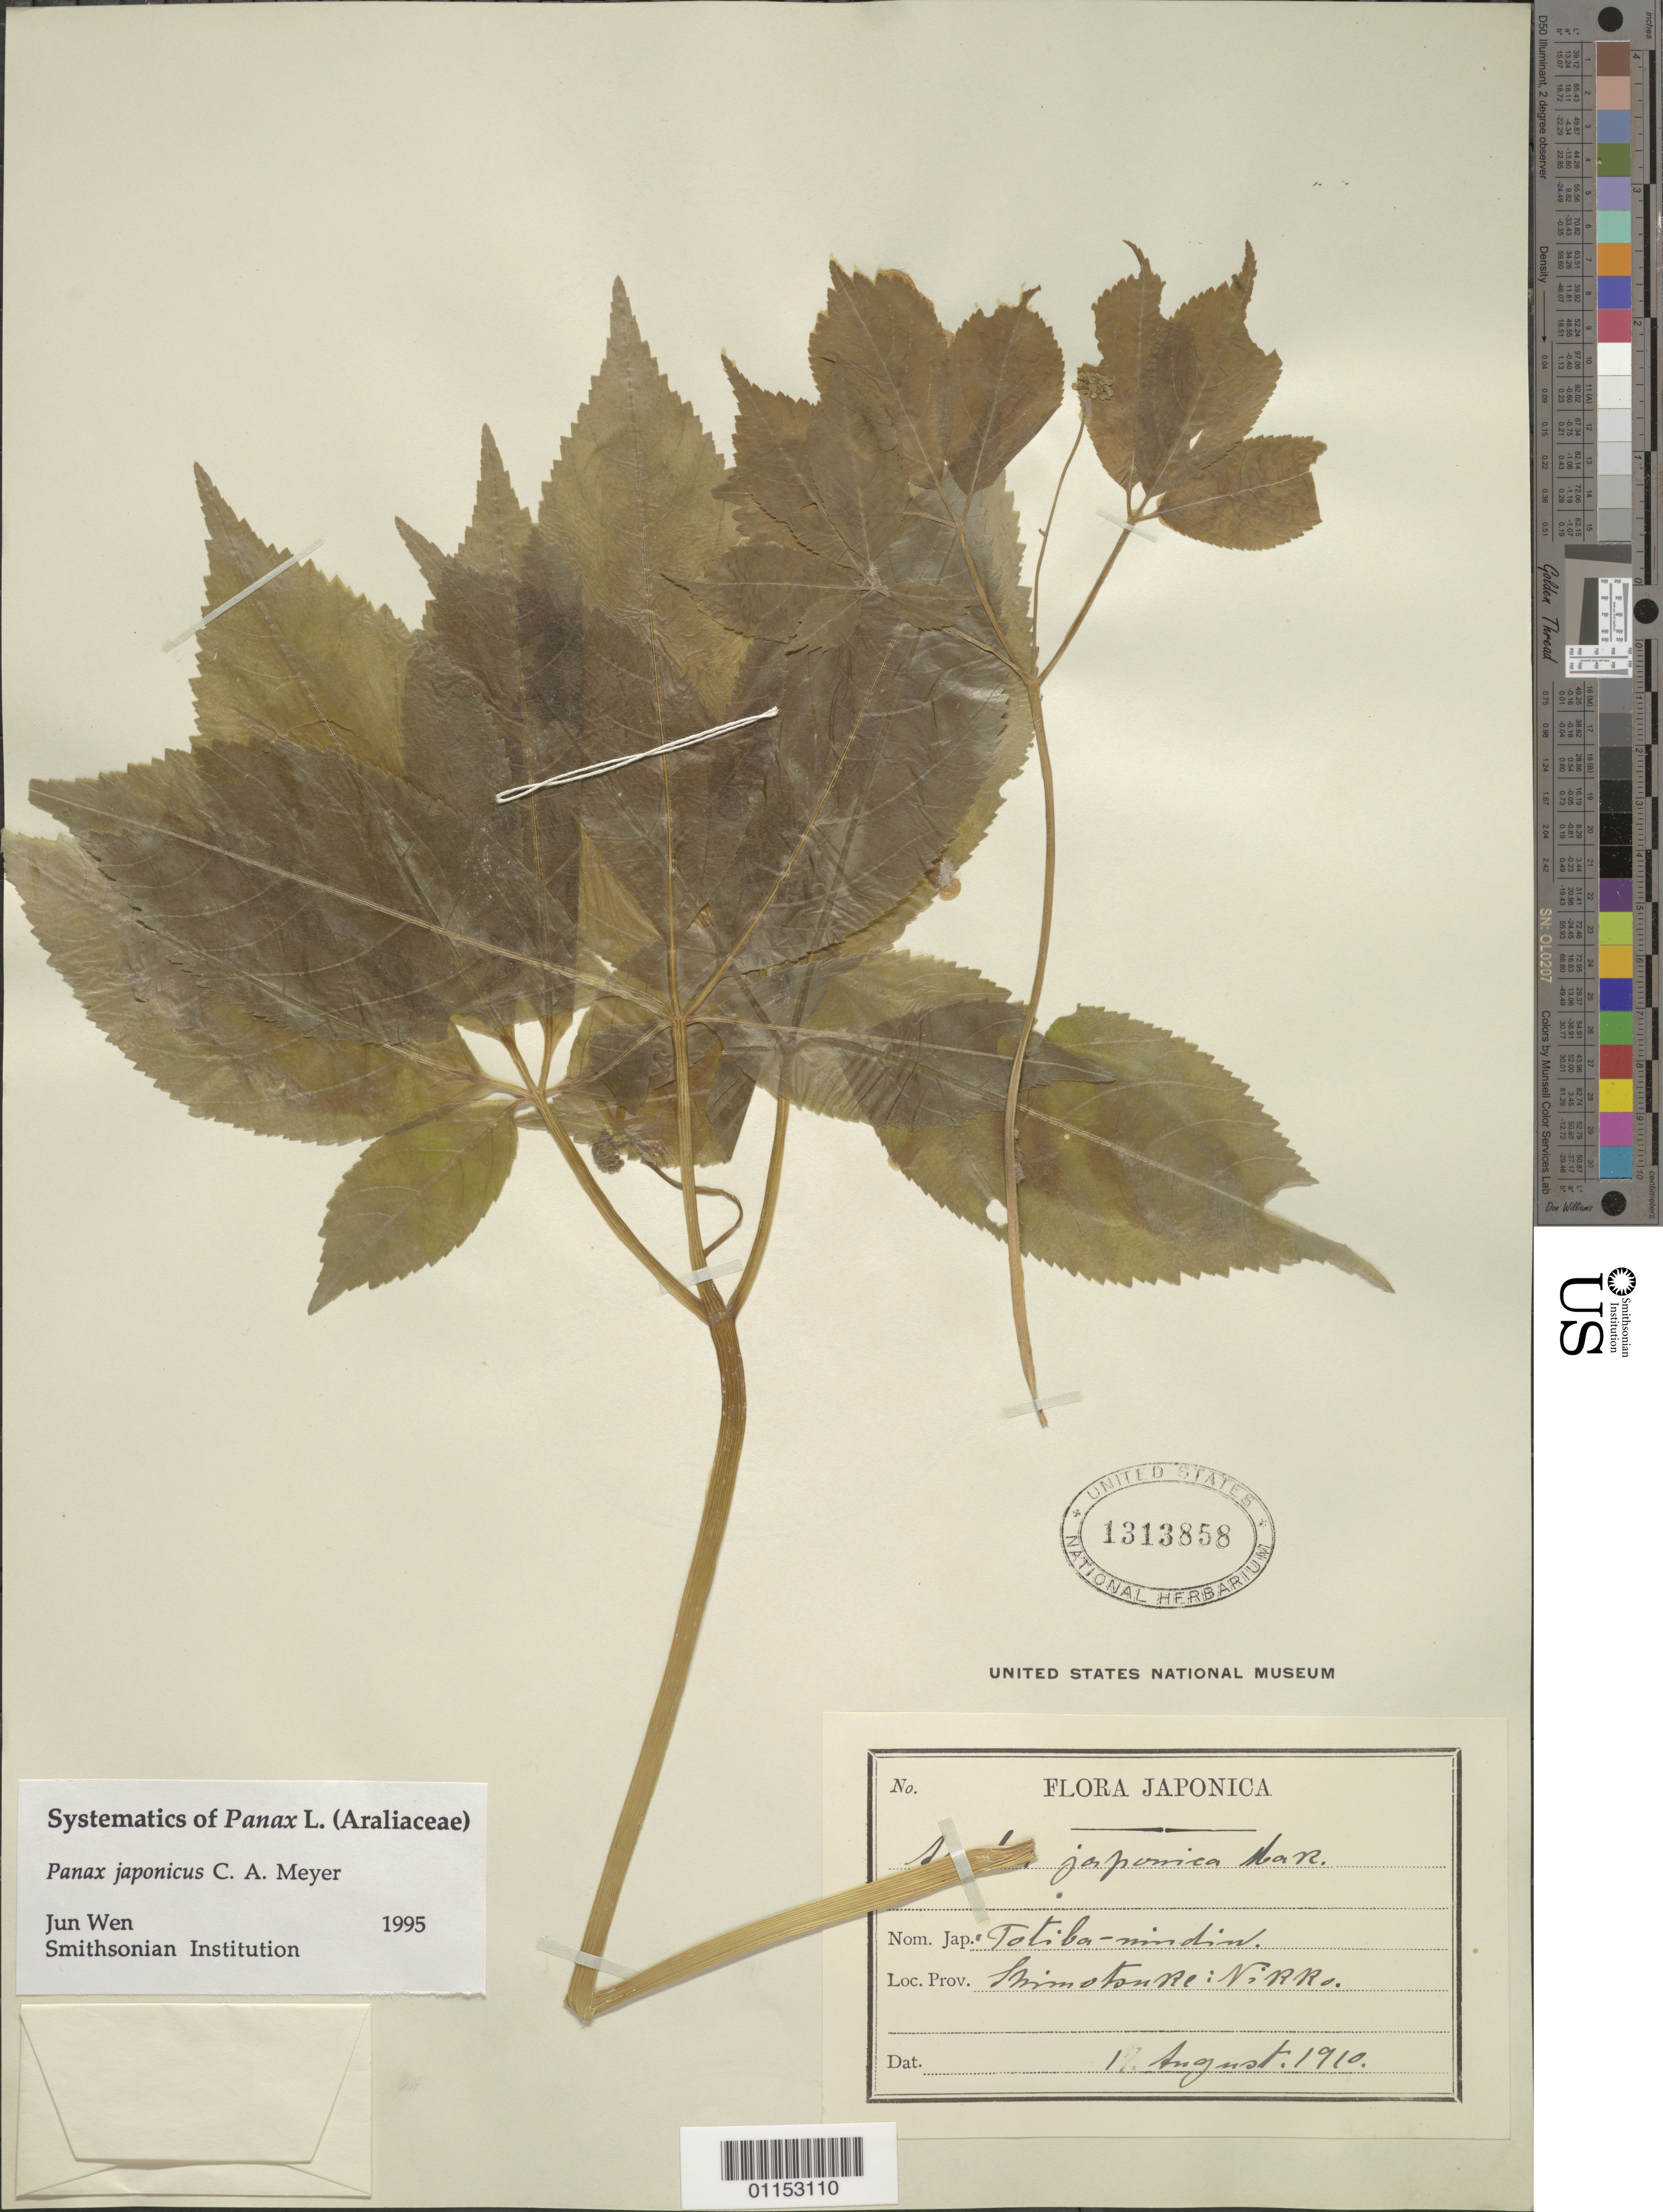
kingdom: Plantae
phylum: Tracheophyta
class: Magnoliopsida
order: Apiales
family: Araliaceae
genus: Panax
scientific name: Panax japonicus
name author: (Nees) C.A. Mey.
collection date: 1910-08-12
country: Japan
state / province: Totigi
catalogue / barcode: US 1313858